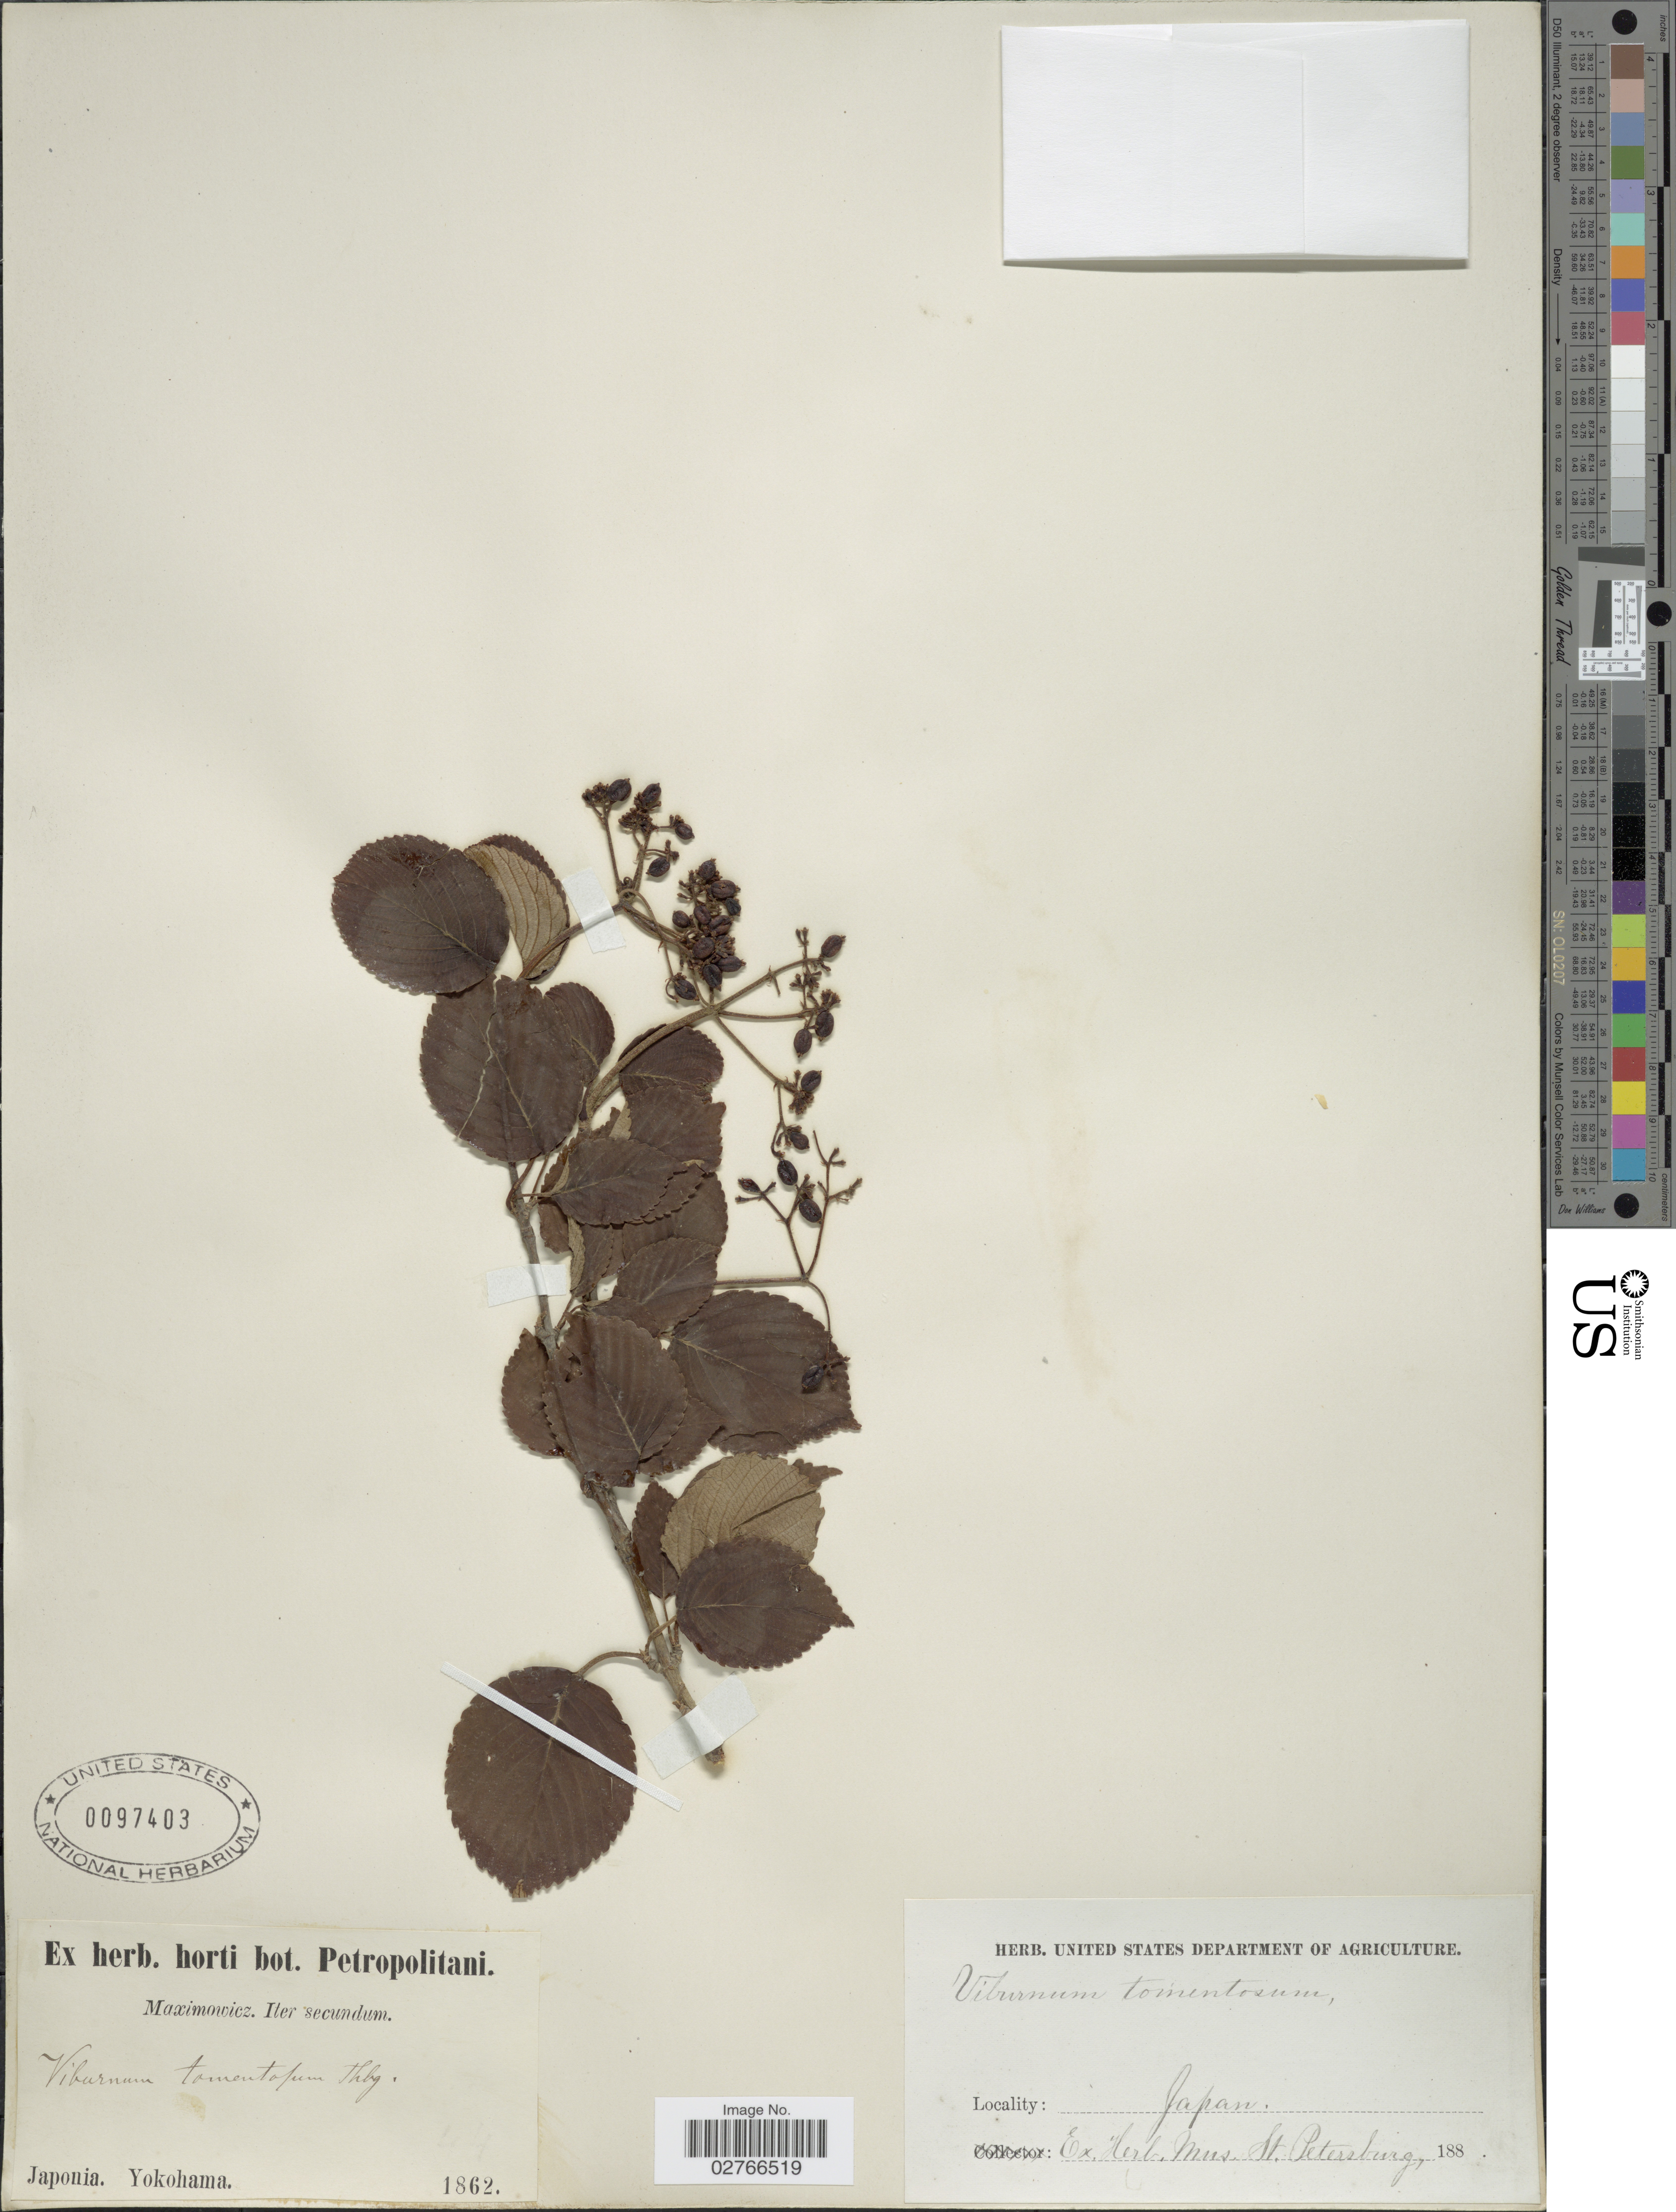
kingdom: Plantae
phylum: Tracheophyta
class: Magnoliopsida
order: Dipsacales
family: Viburnaceae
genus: Viburnum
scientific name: Viburnum tomentosum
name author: Thunb.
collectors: -. Maximowicz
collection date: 1862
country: Japan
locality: Japonia, Yokohama.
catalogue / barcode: US 97403